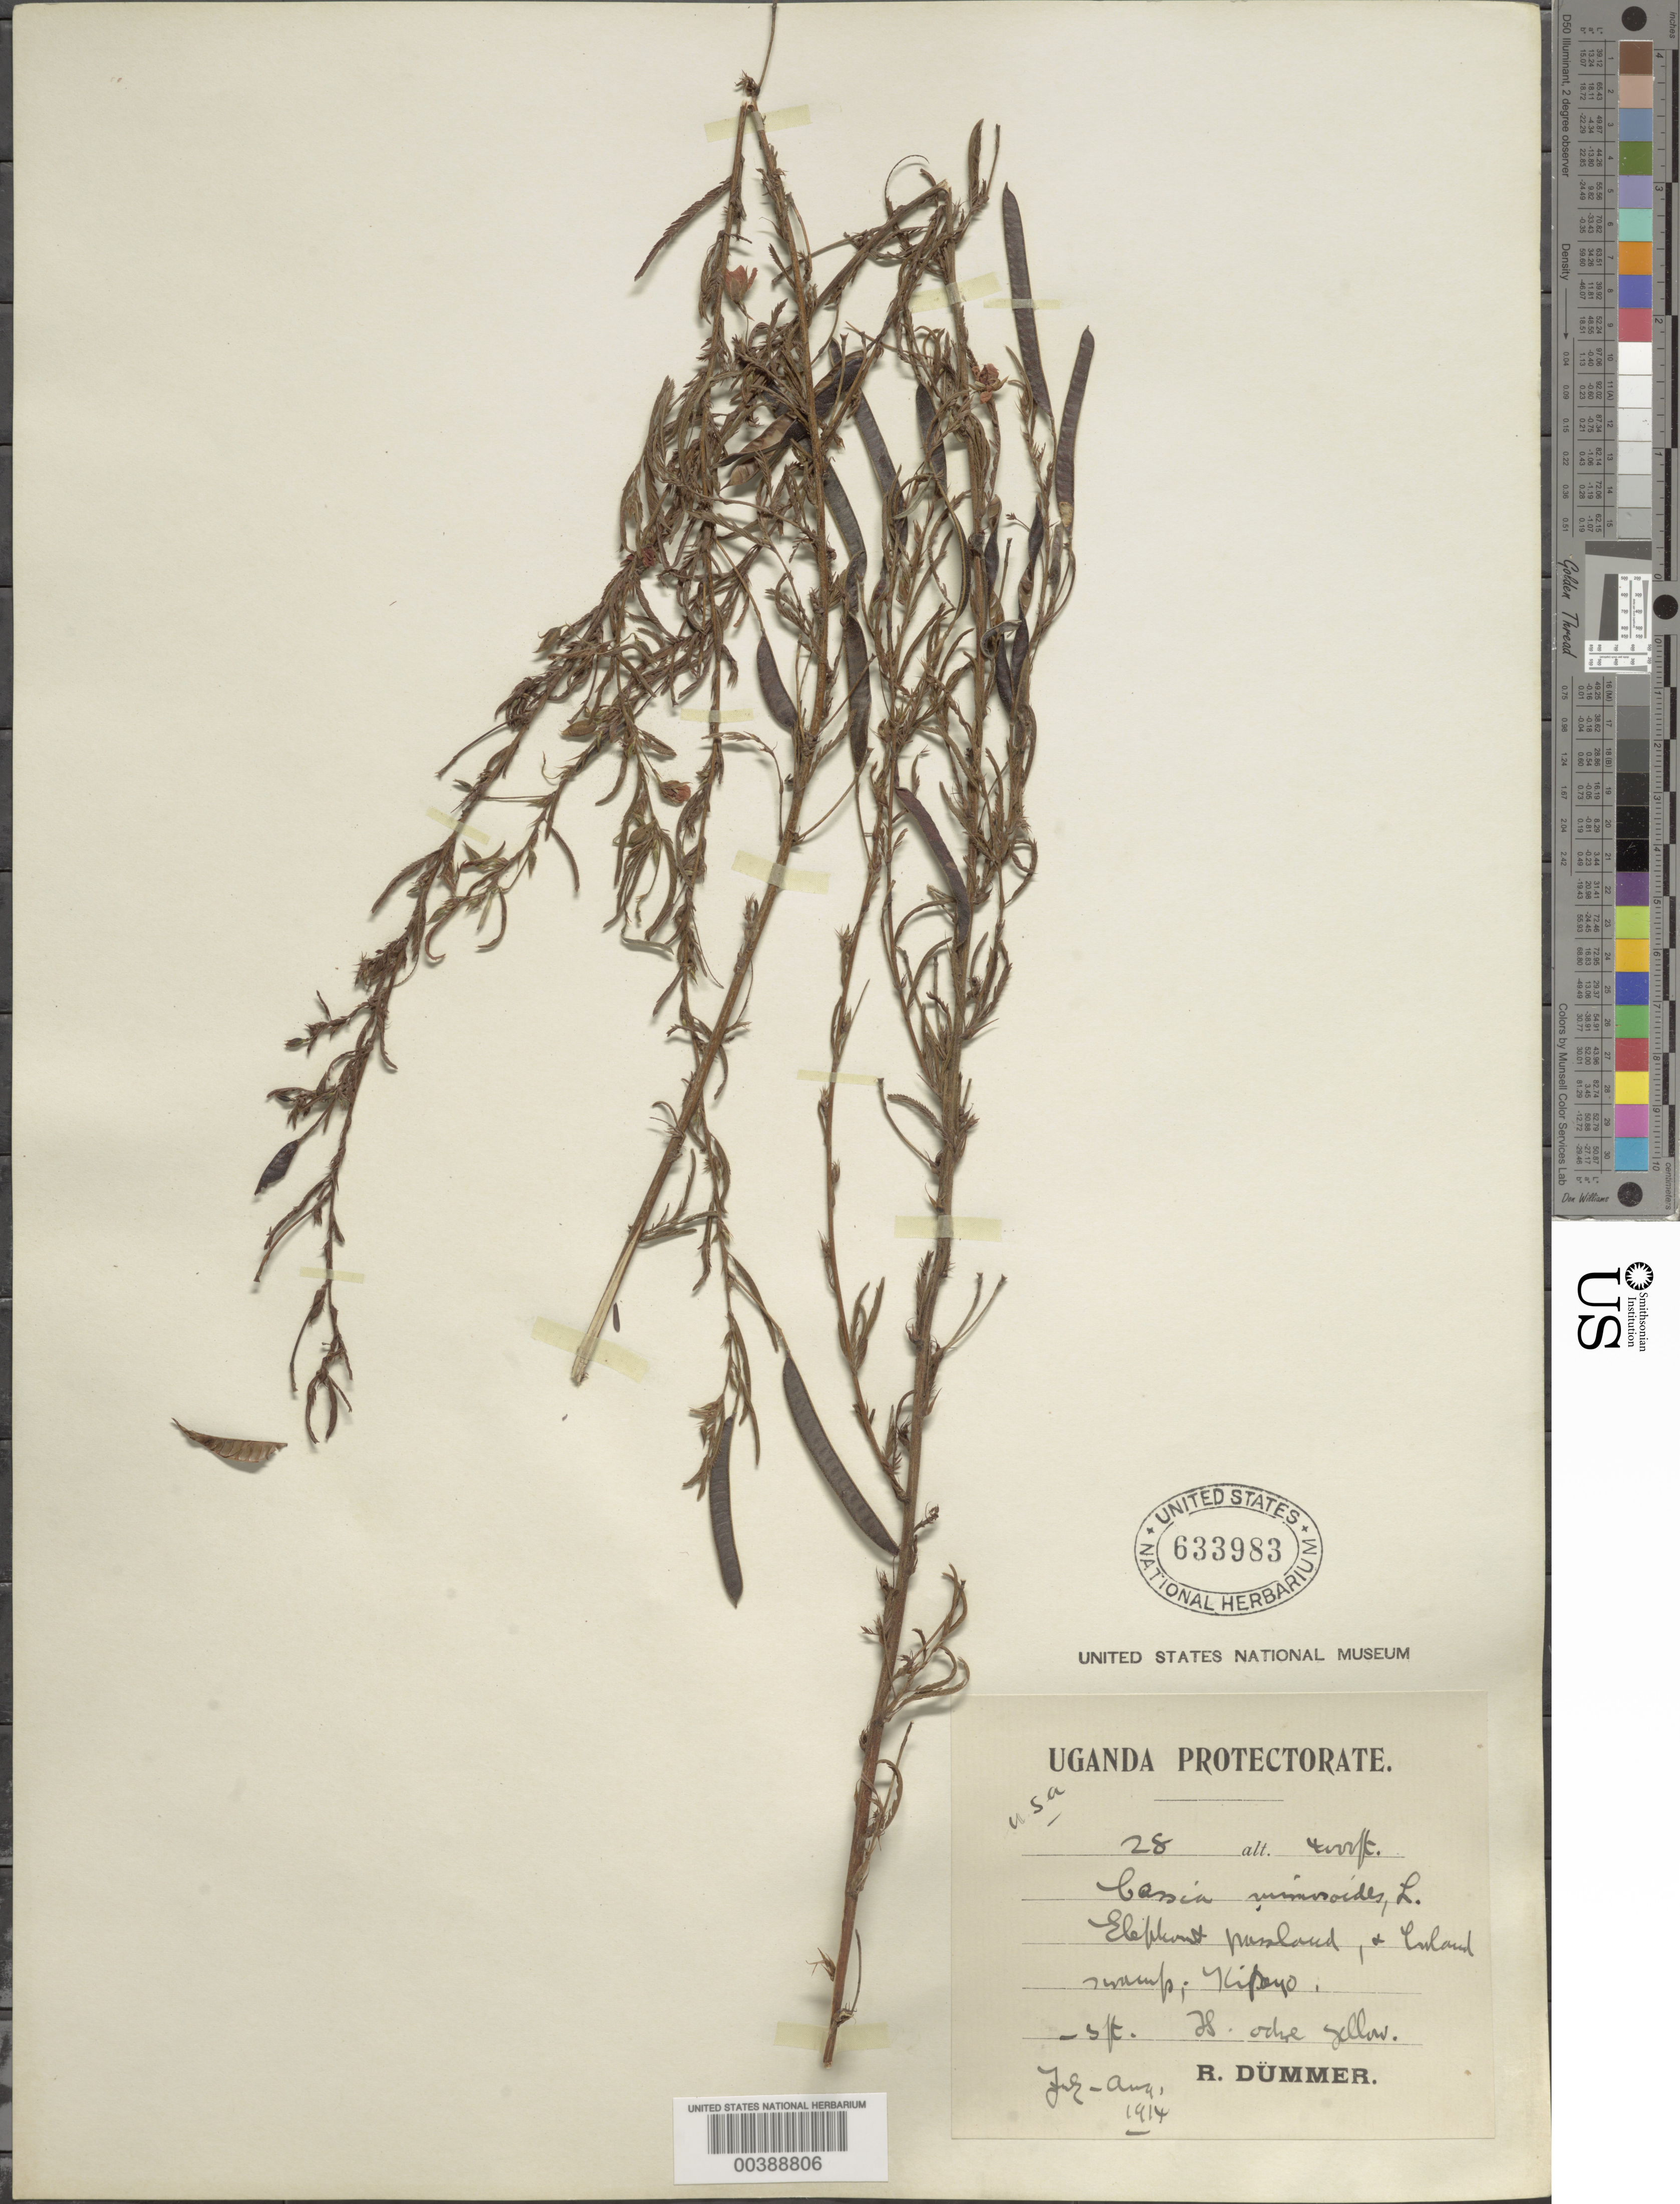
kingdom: Plantae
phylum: Tracheophyta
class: Magnoliopsida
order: Fabales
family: Fabaceae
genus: Chamaecrista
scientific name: Chamaecrista mimosoides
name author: (L.) Greene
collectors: R. A. Dümmer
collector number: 28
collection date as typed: Feb 1914 to -- Aug 1914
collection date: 1914-02/1914-08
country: Uganda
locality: Kipayo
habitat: Elephant passland and inland swamp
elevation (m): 1219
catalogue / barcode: US 633983